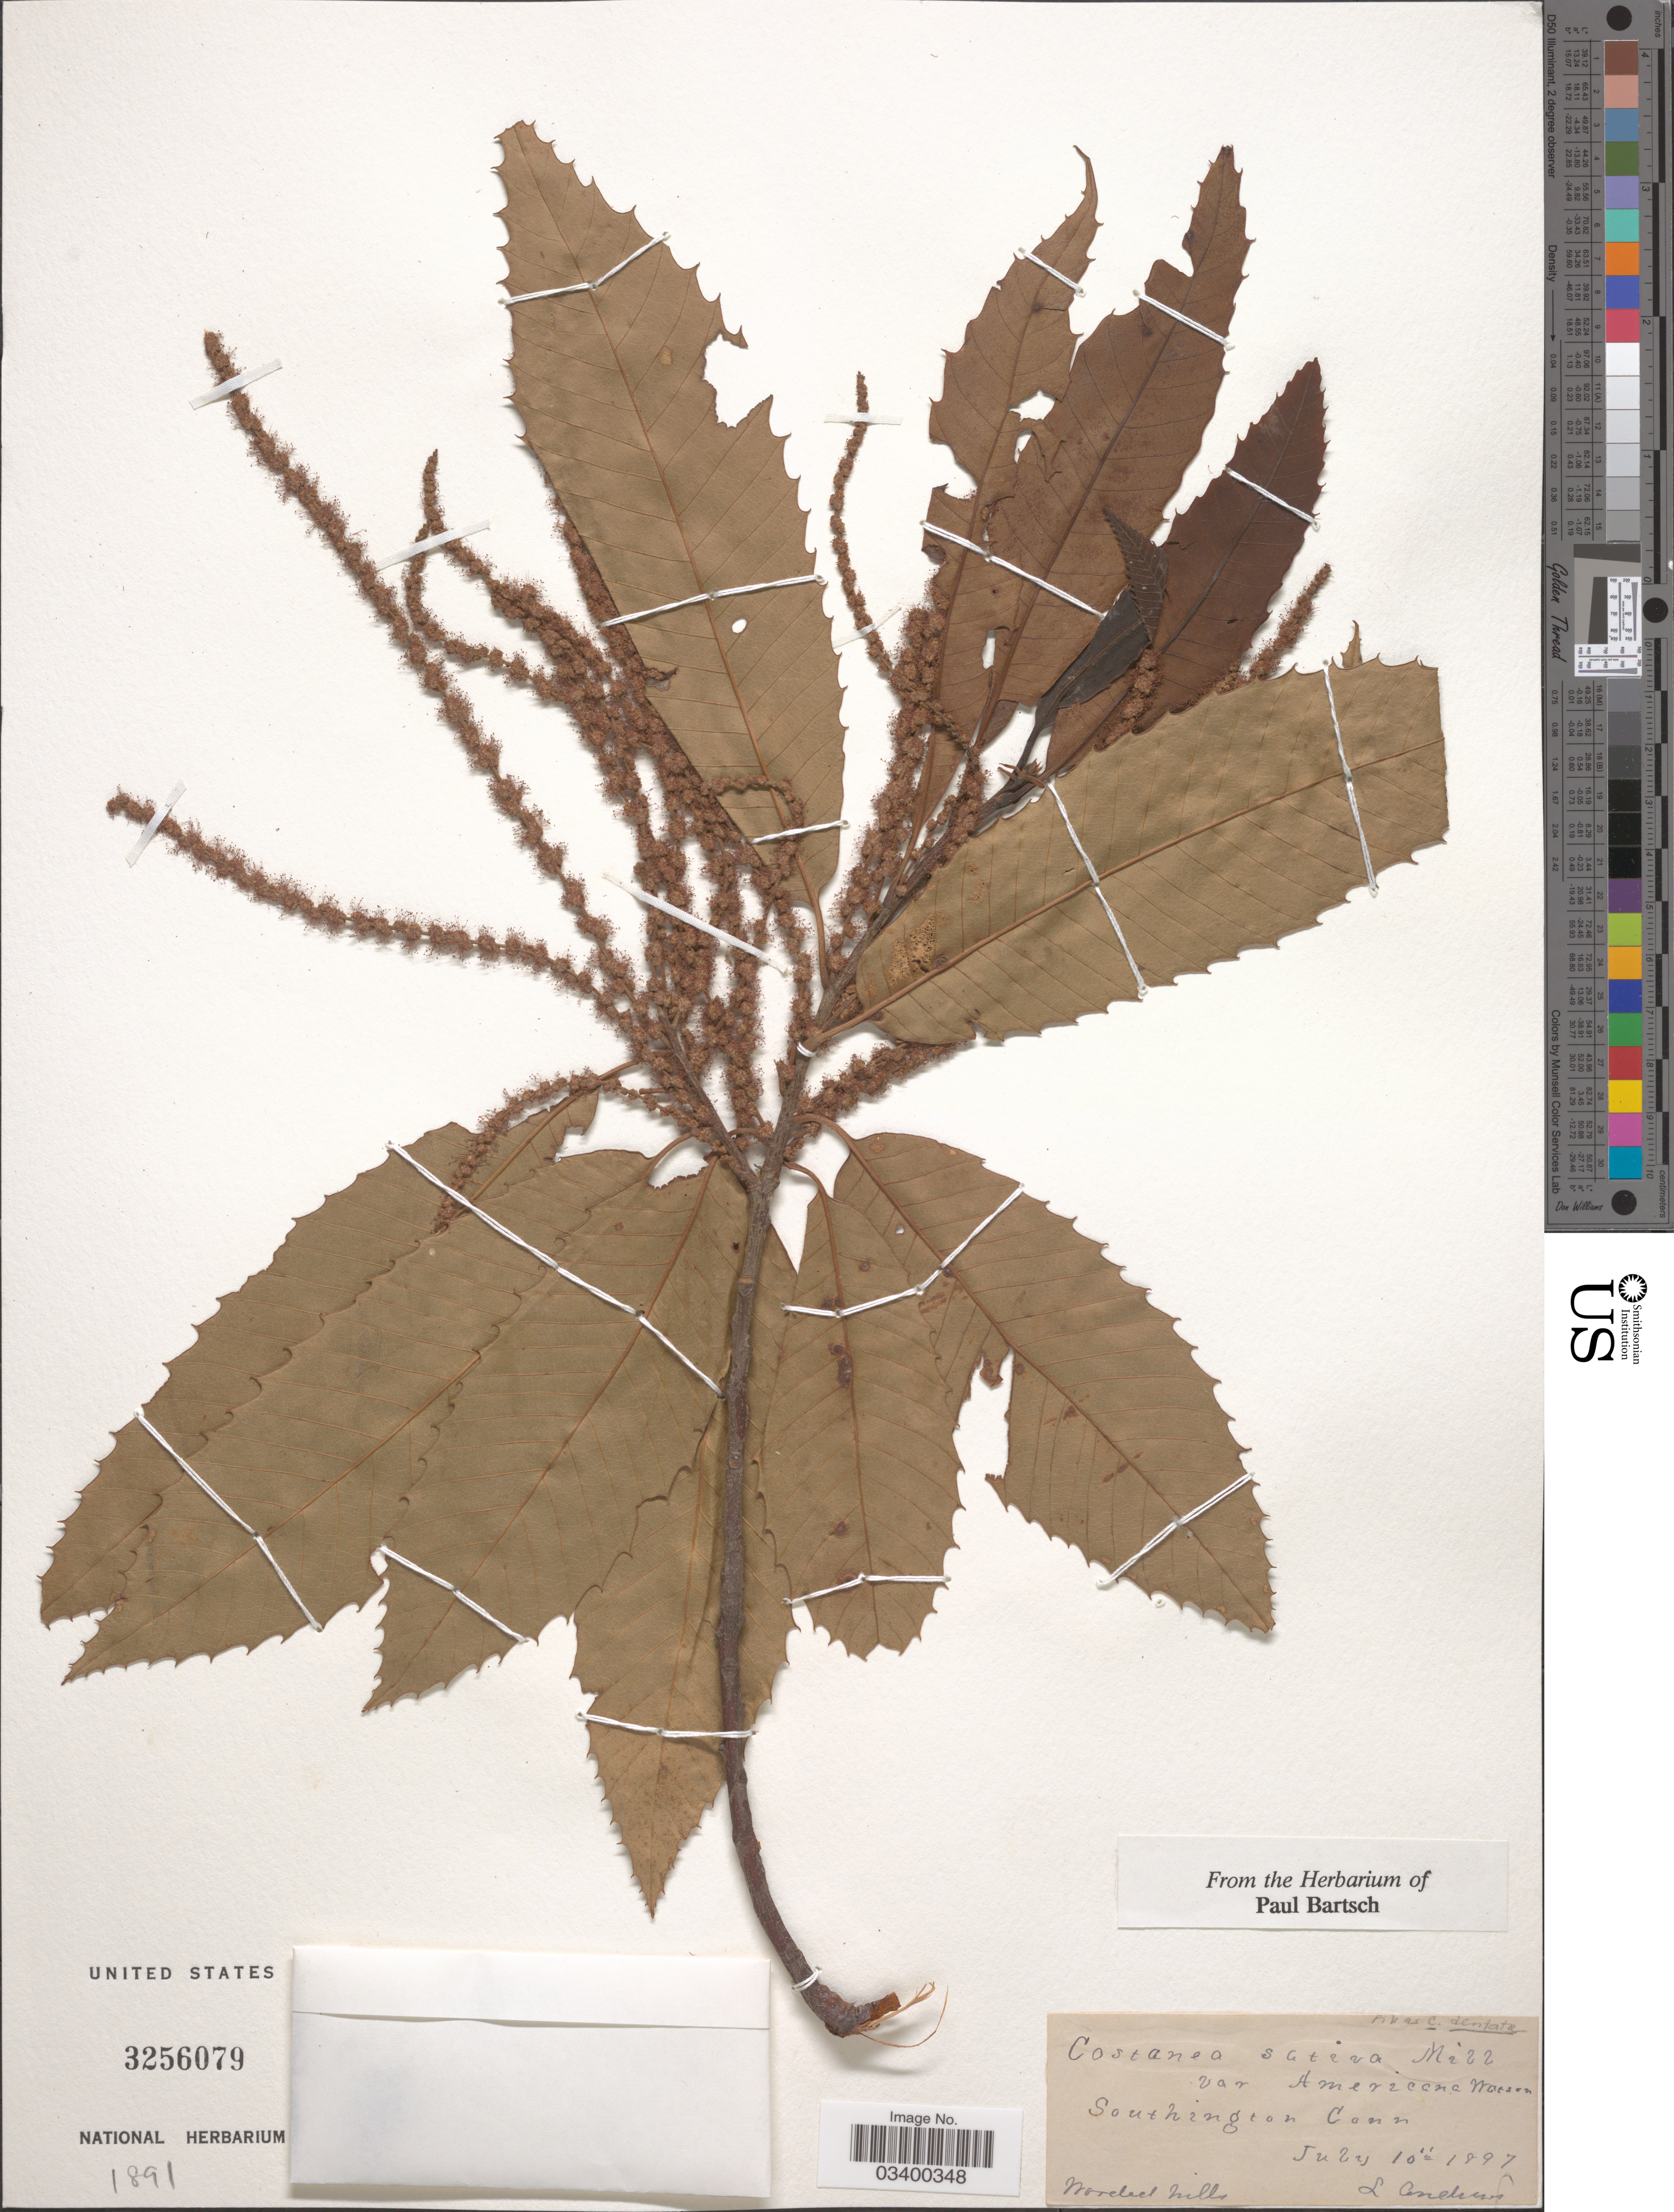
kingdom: Plantae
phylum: Tracheophyta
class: Magnoliopsida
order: Fagales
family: Fagaceae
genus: Castanea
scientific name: Castanea dentata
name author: (Marshall) Borkh.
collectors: L. Andrews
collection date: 1897-07-10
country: United States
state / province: Connecticut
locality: Southington.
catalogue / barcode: US 3256079